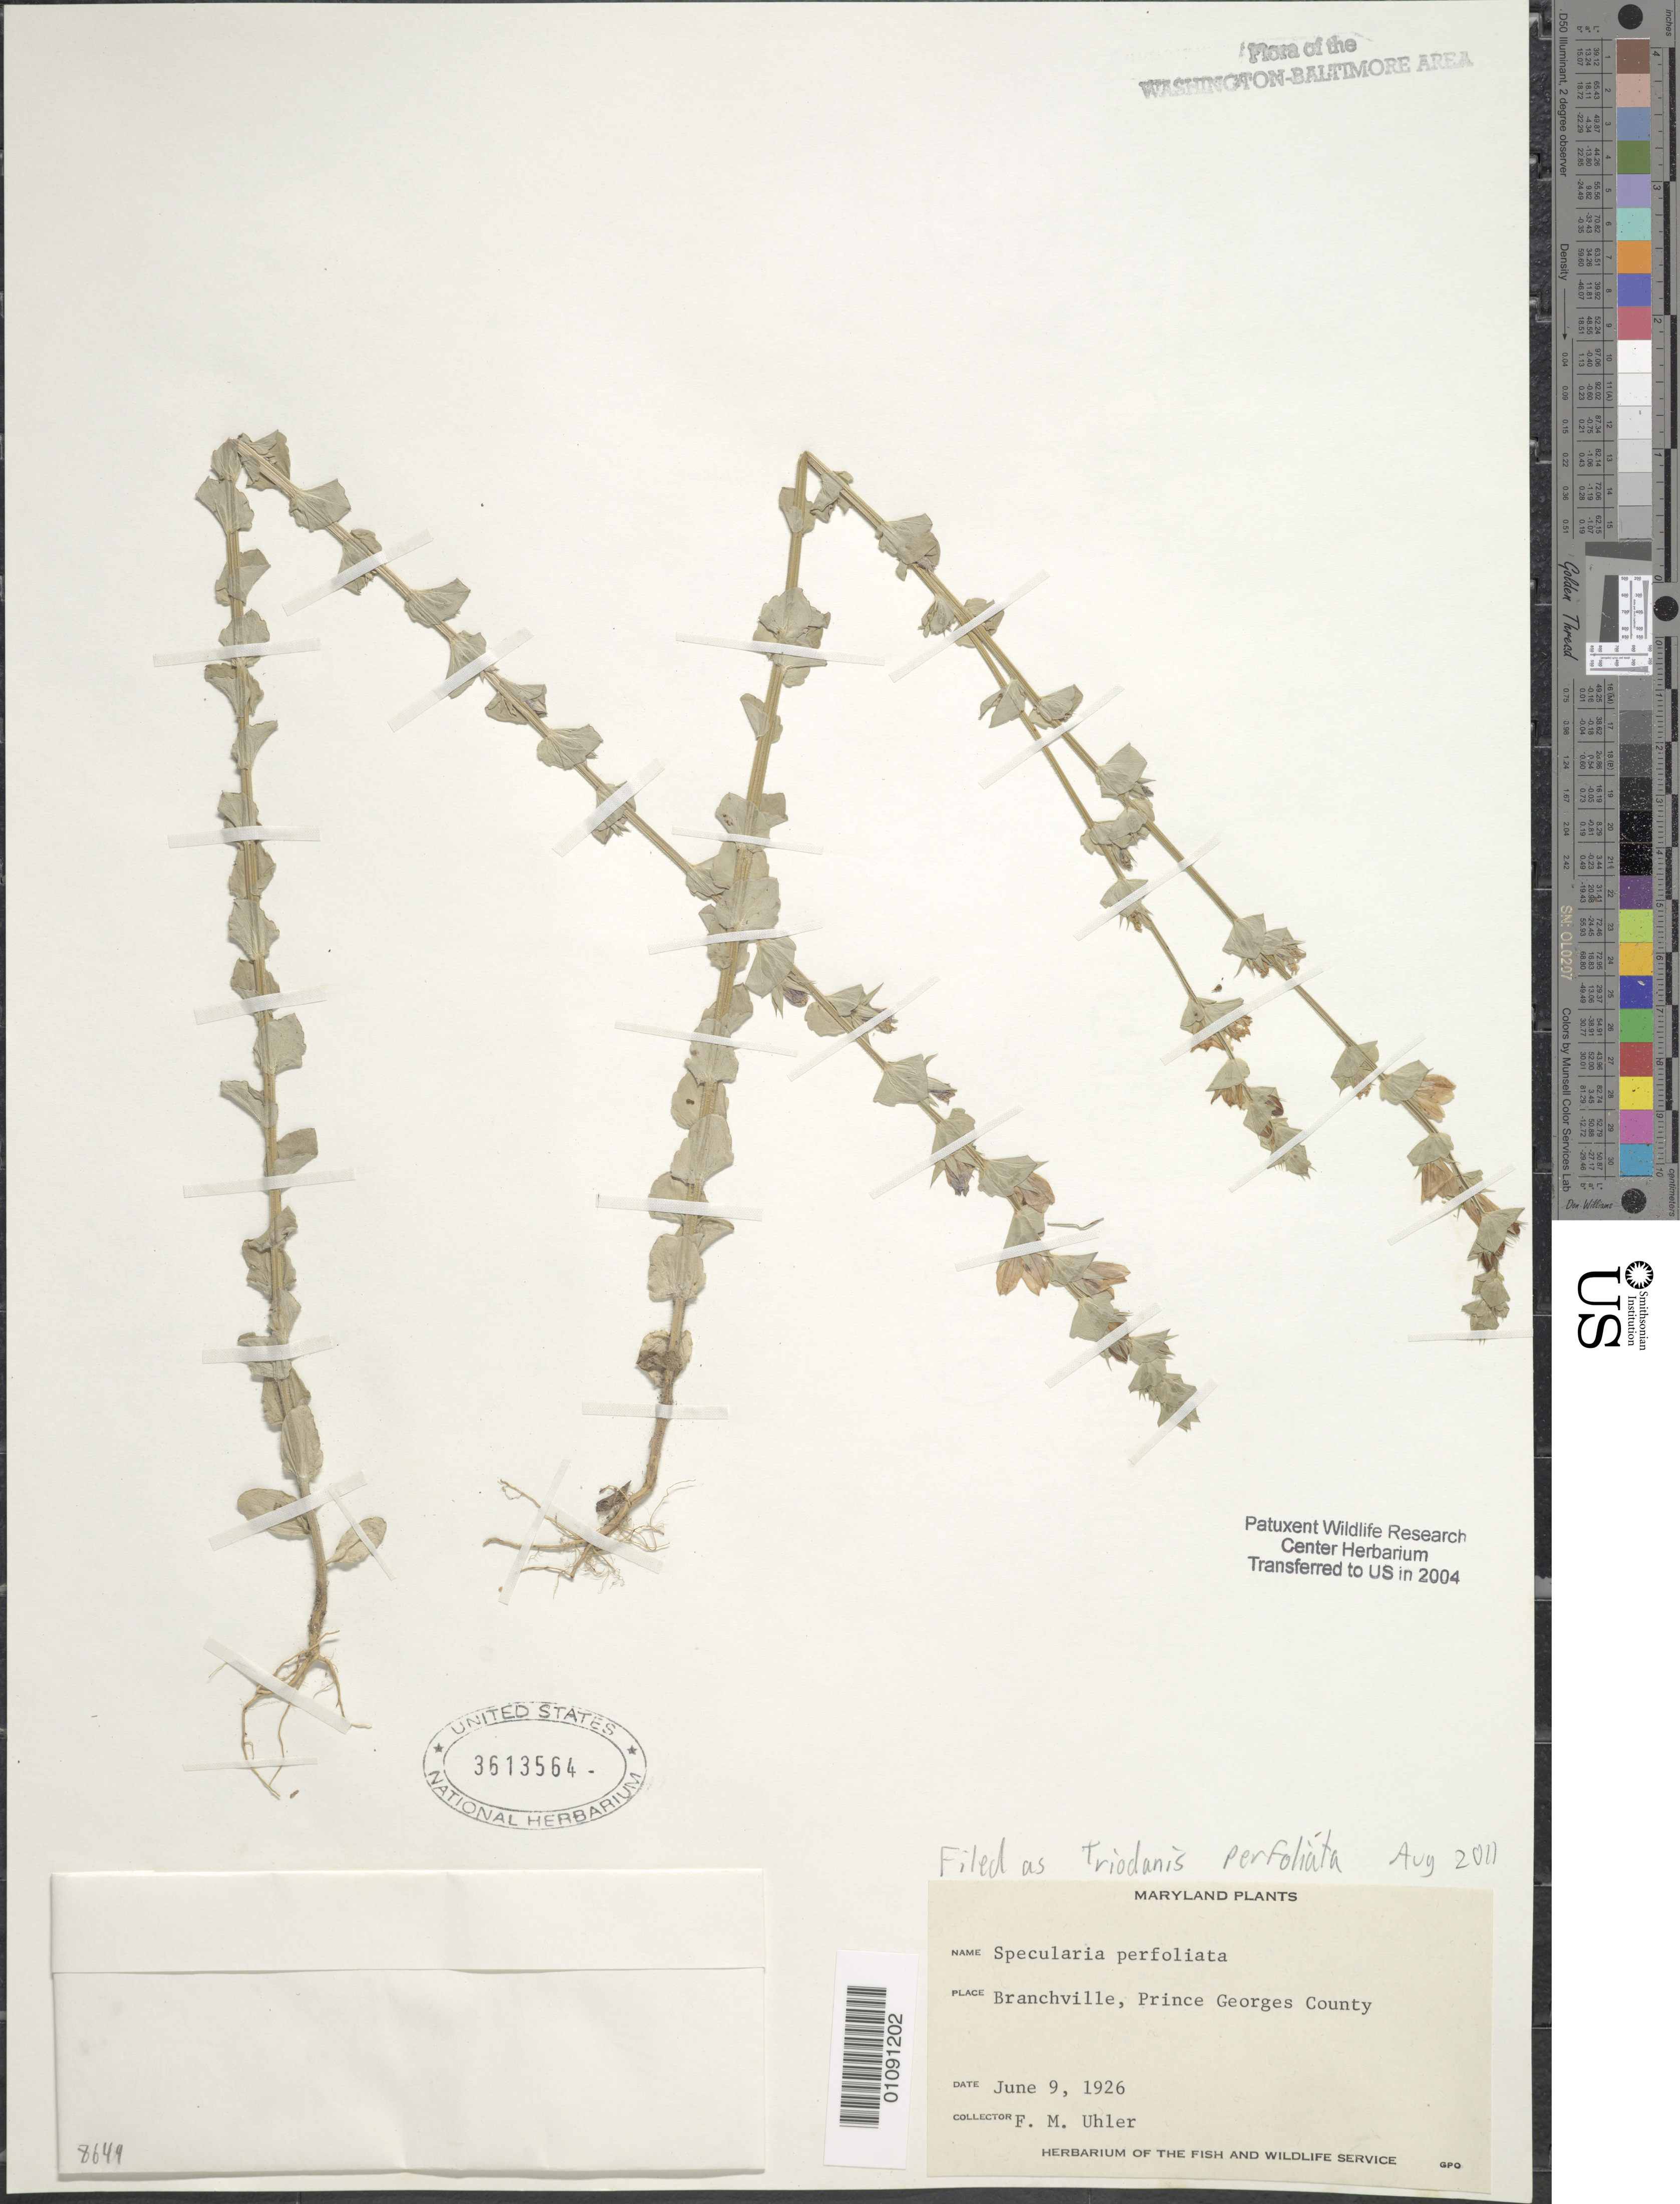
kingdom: Plantae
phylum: Tracheophyta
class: Magnoliopsida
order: Asterales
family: Campanulaceae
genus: Triodanis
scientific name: Triodanis perfoliata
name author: (L.) Nieuwl.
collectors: F. M. Uhler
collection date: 1926-06-09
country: United States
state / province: Maryland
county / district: Prince George's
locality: Branchville.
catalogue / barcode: US 3613564